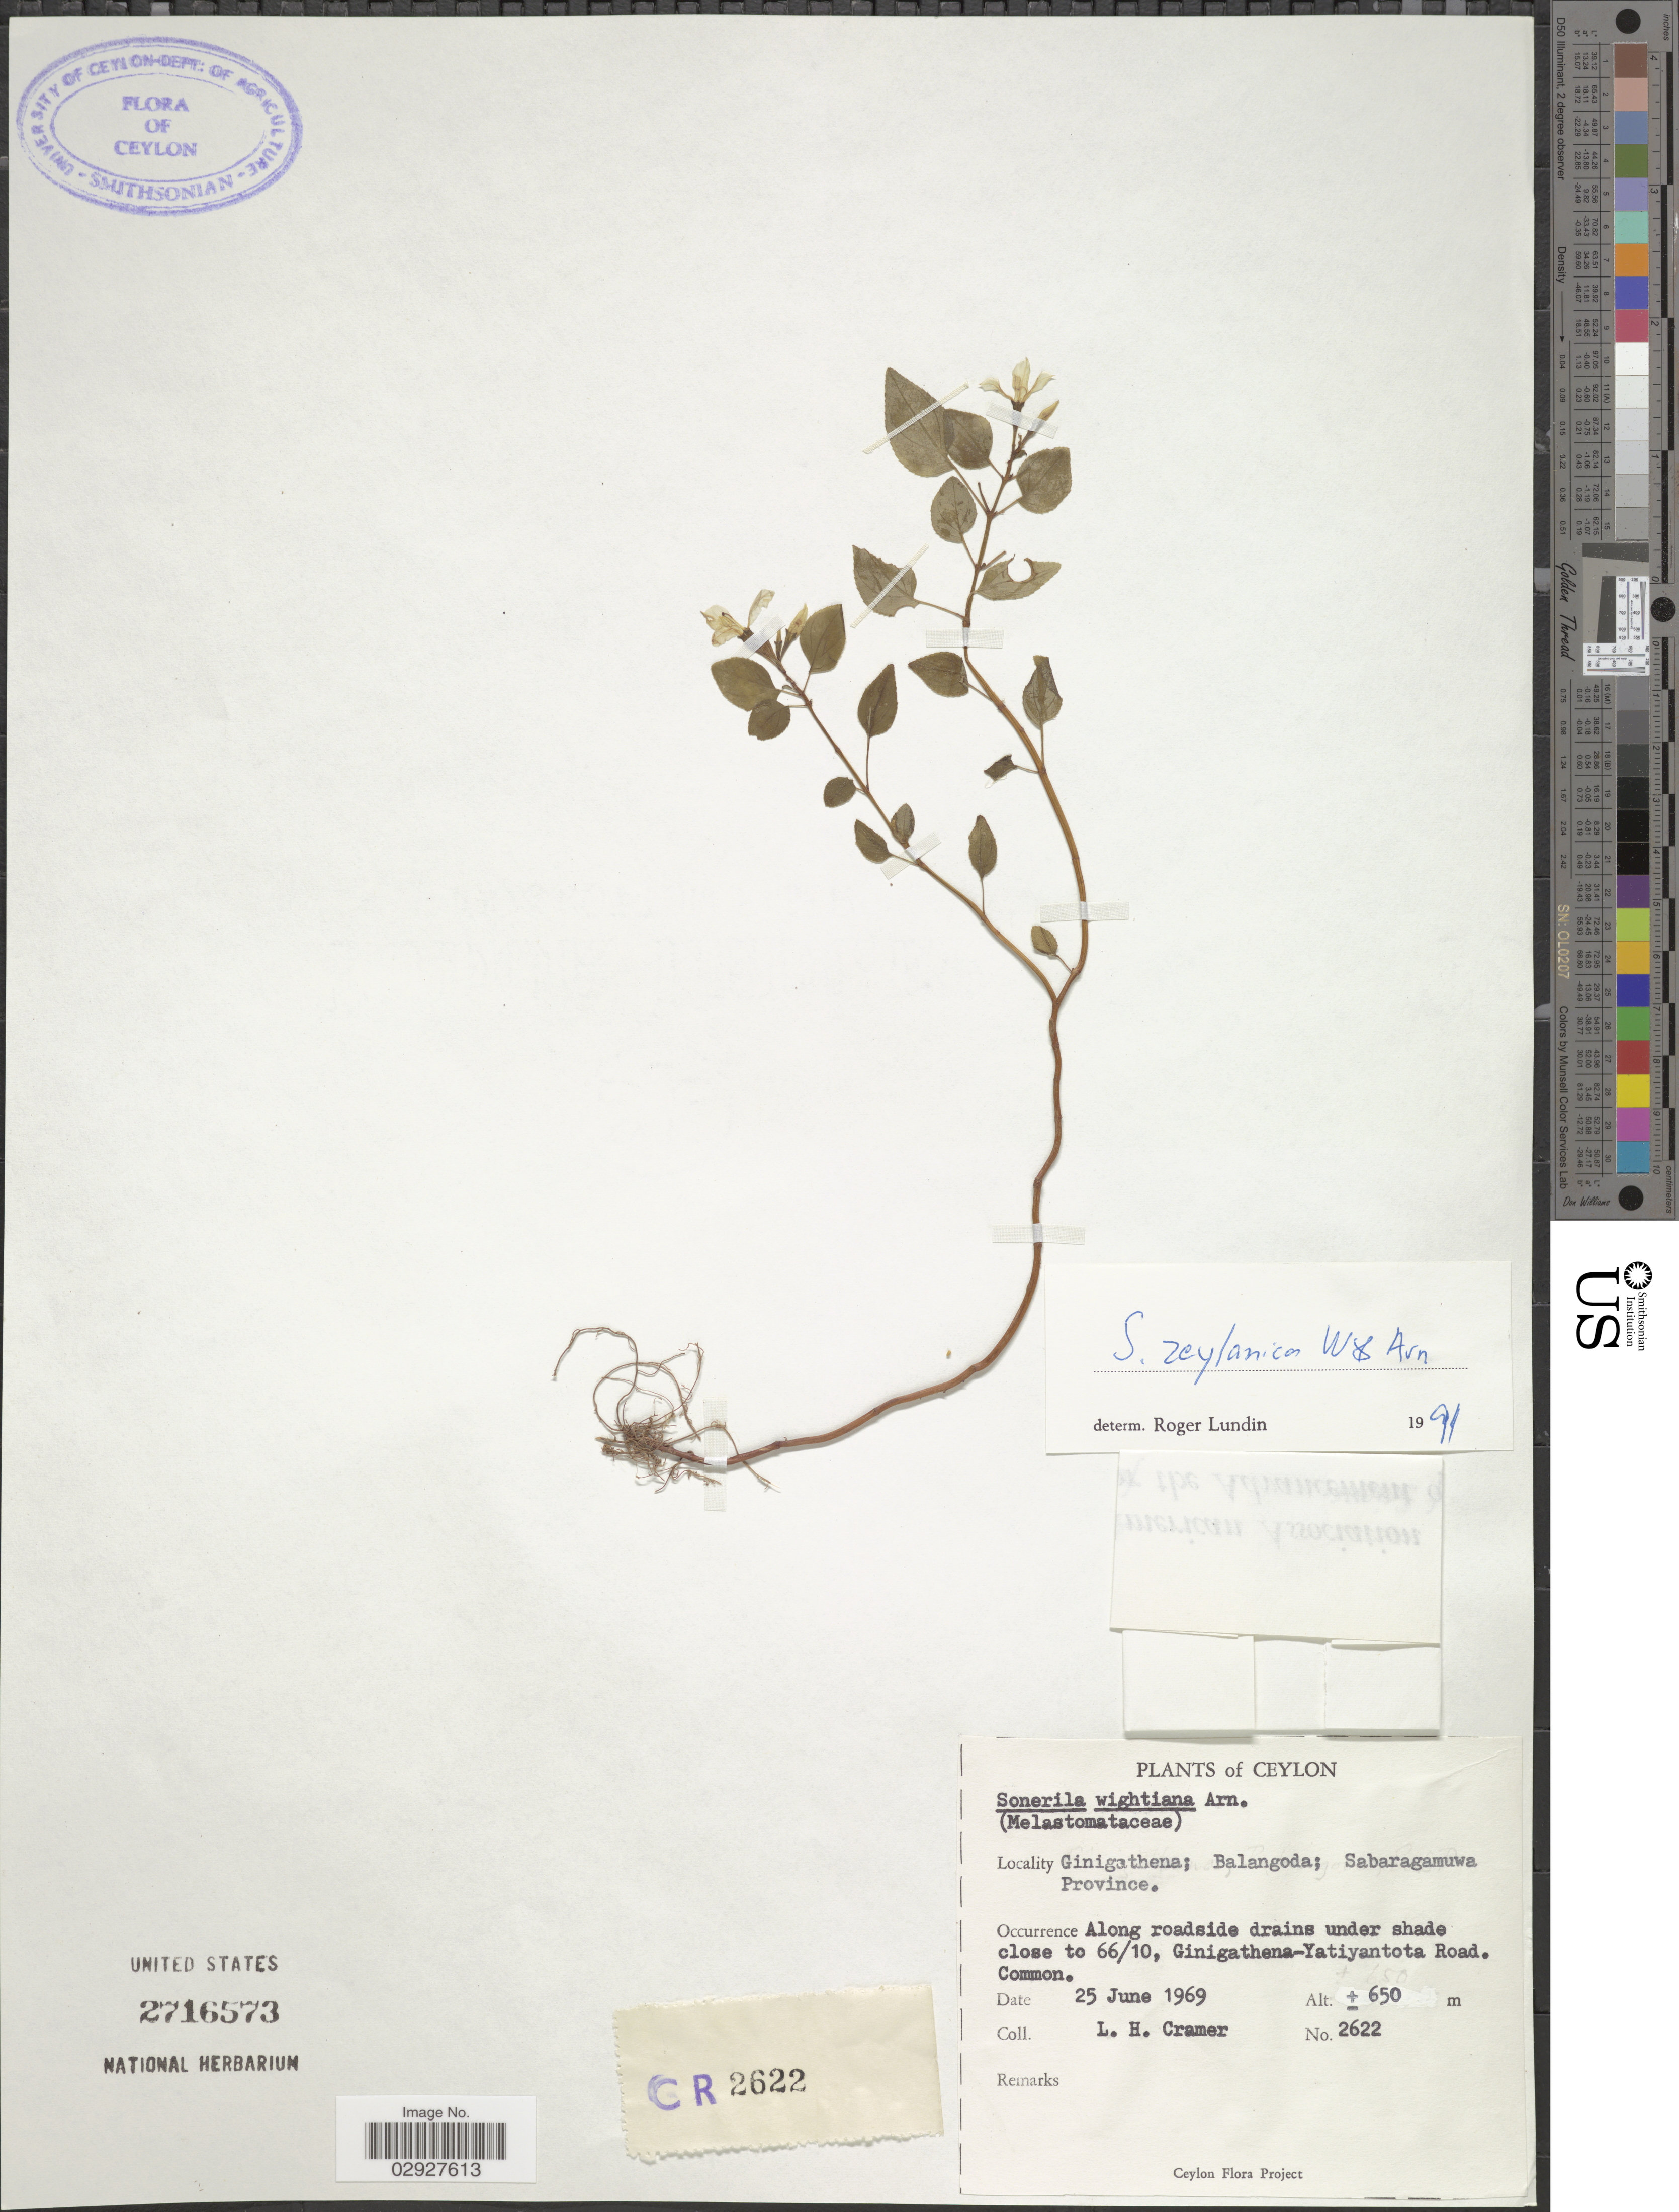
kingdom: Plantae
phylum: Tracheophyta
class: Magnoliopsida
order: Myrtales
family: Melastomataceae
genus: Sonerila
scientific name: Sonerila zeylanica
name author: Wight & Arn.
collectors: L. H. Cramer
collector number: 2622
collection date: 1969-06-25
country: Sri Lanka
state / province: Sabaragamuwa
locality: Ceylon. Ginigathena; Balangoda. Along roadside drains under shade close to 66/10, Ginigathena-Yatiyantota Road.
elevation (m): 650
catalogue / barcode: US 2716573